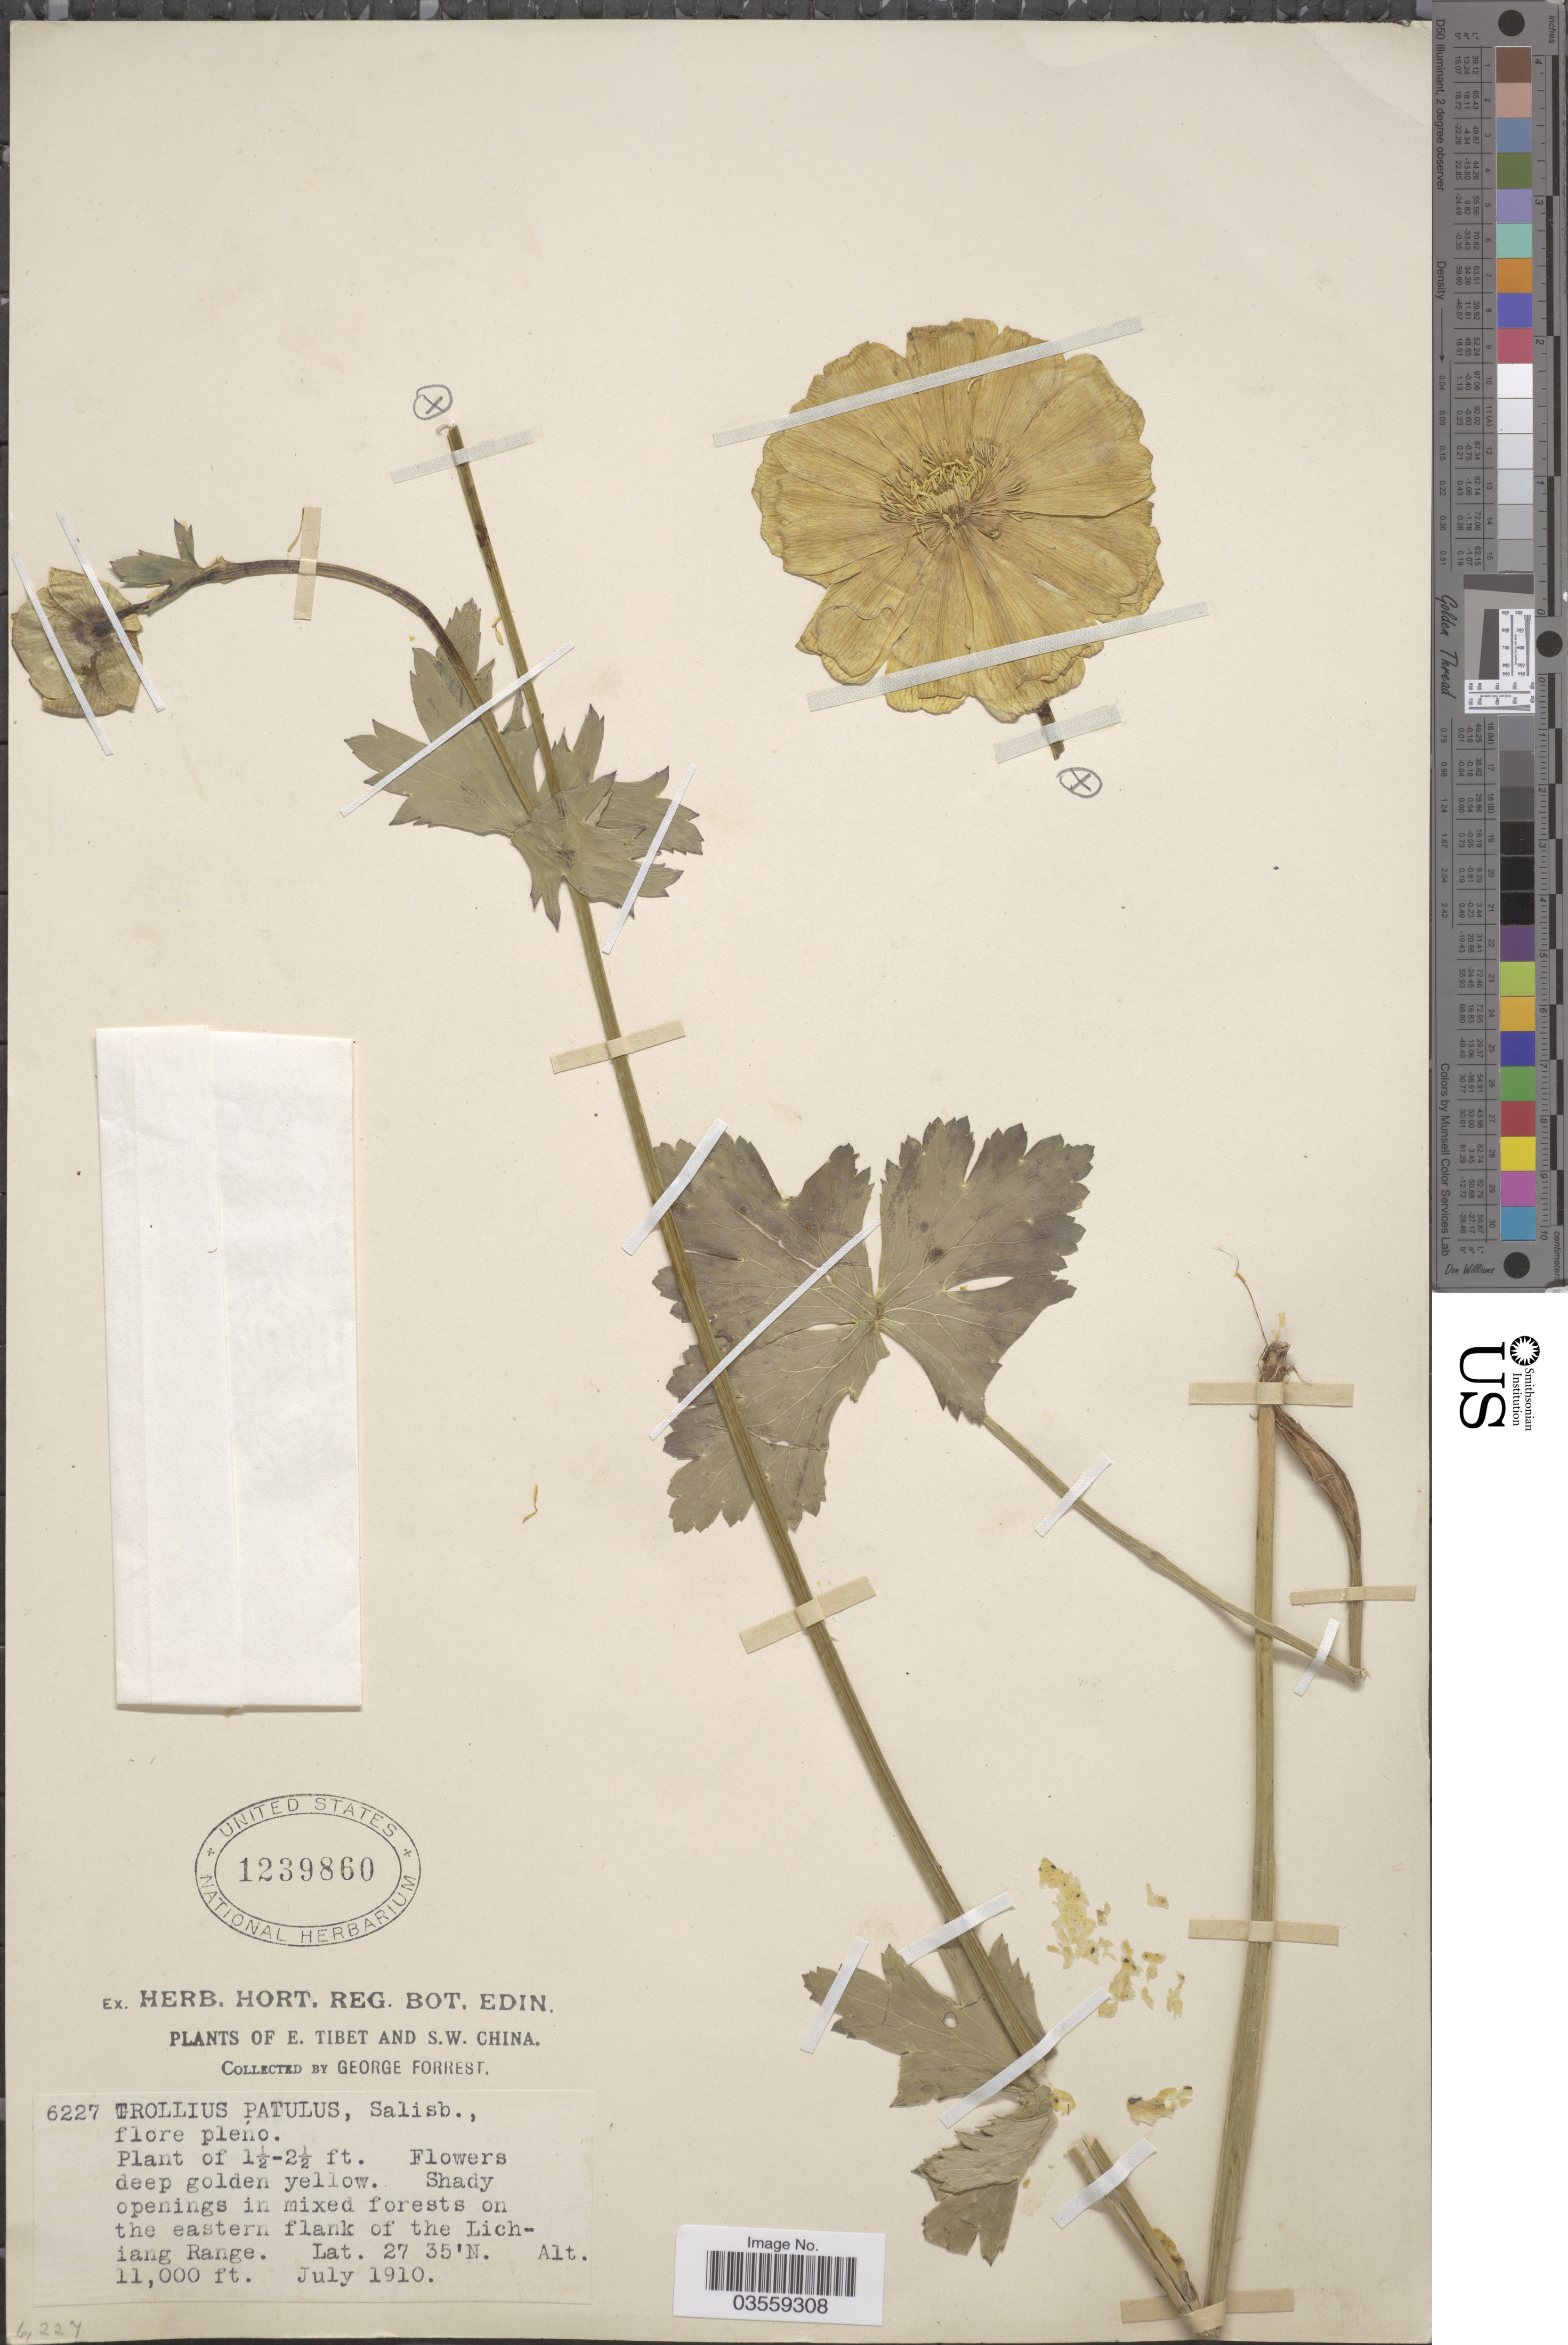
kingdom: Plantae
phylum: Tracheophyta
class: Magnoliopsida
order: Ranunculales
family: Ranunculaceae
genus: Trollius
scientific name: Trollius patulus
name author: Salisb.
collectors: G. Forrest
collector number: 6227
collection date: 1910-07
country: China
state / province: Xizang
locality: E. Tibet and S. W. China. On the eastern flank of the Lichiang Range.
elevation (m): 3353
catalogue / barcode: US 1239860